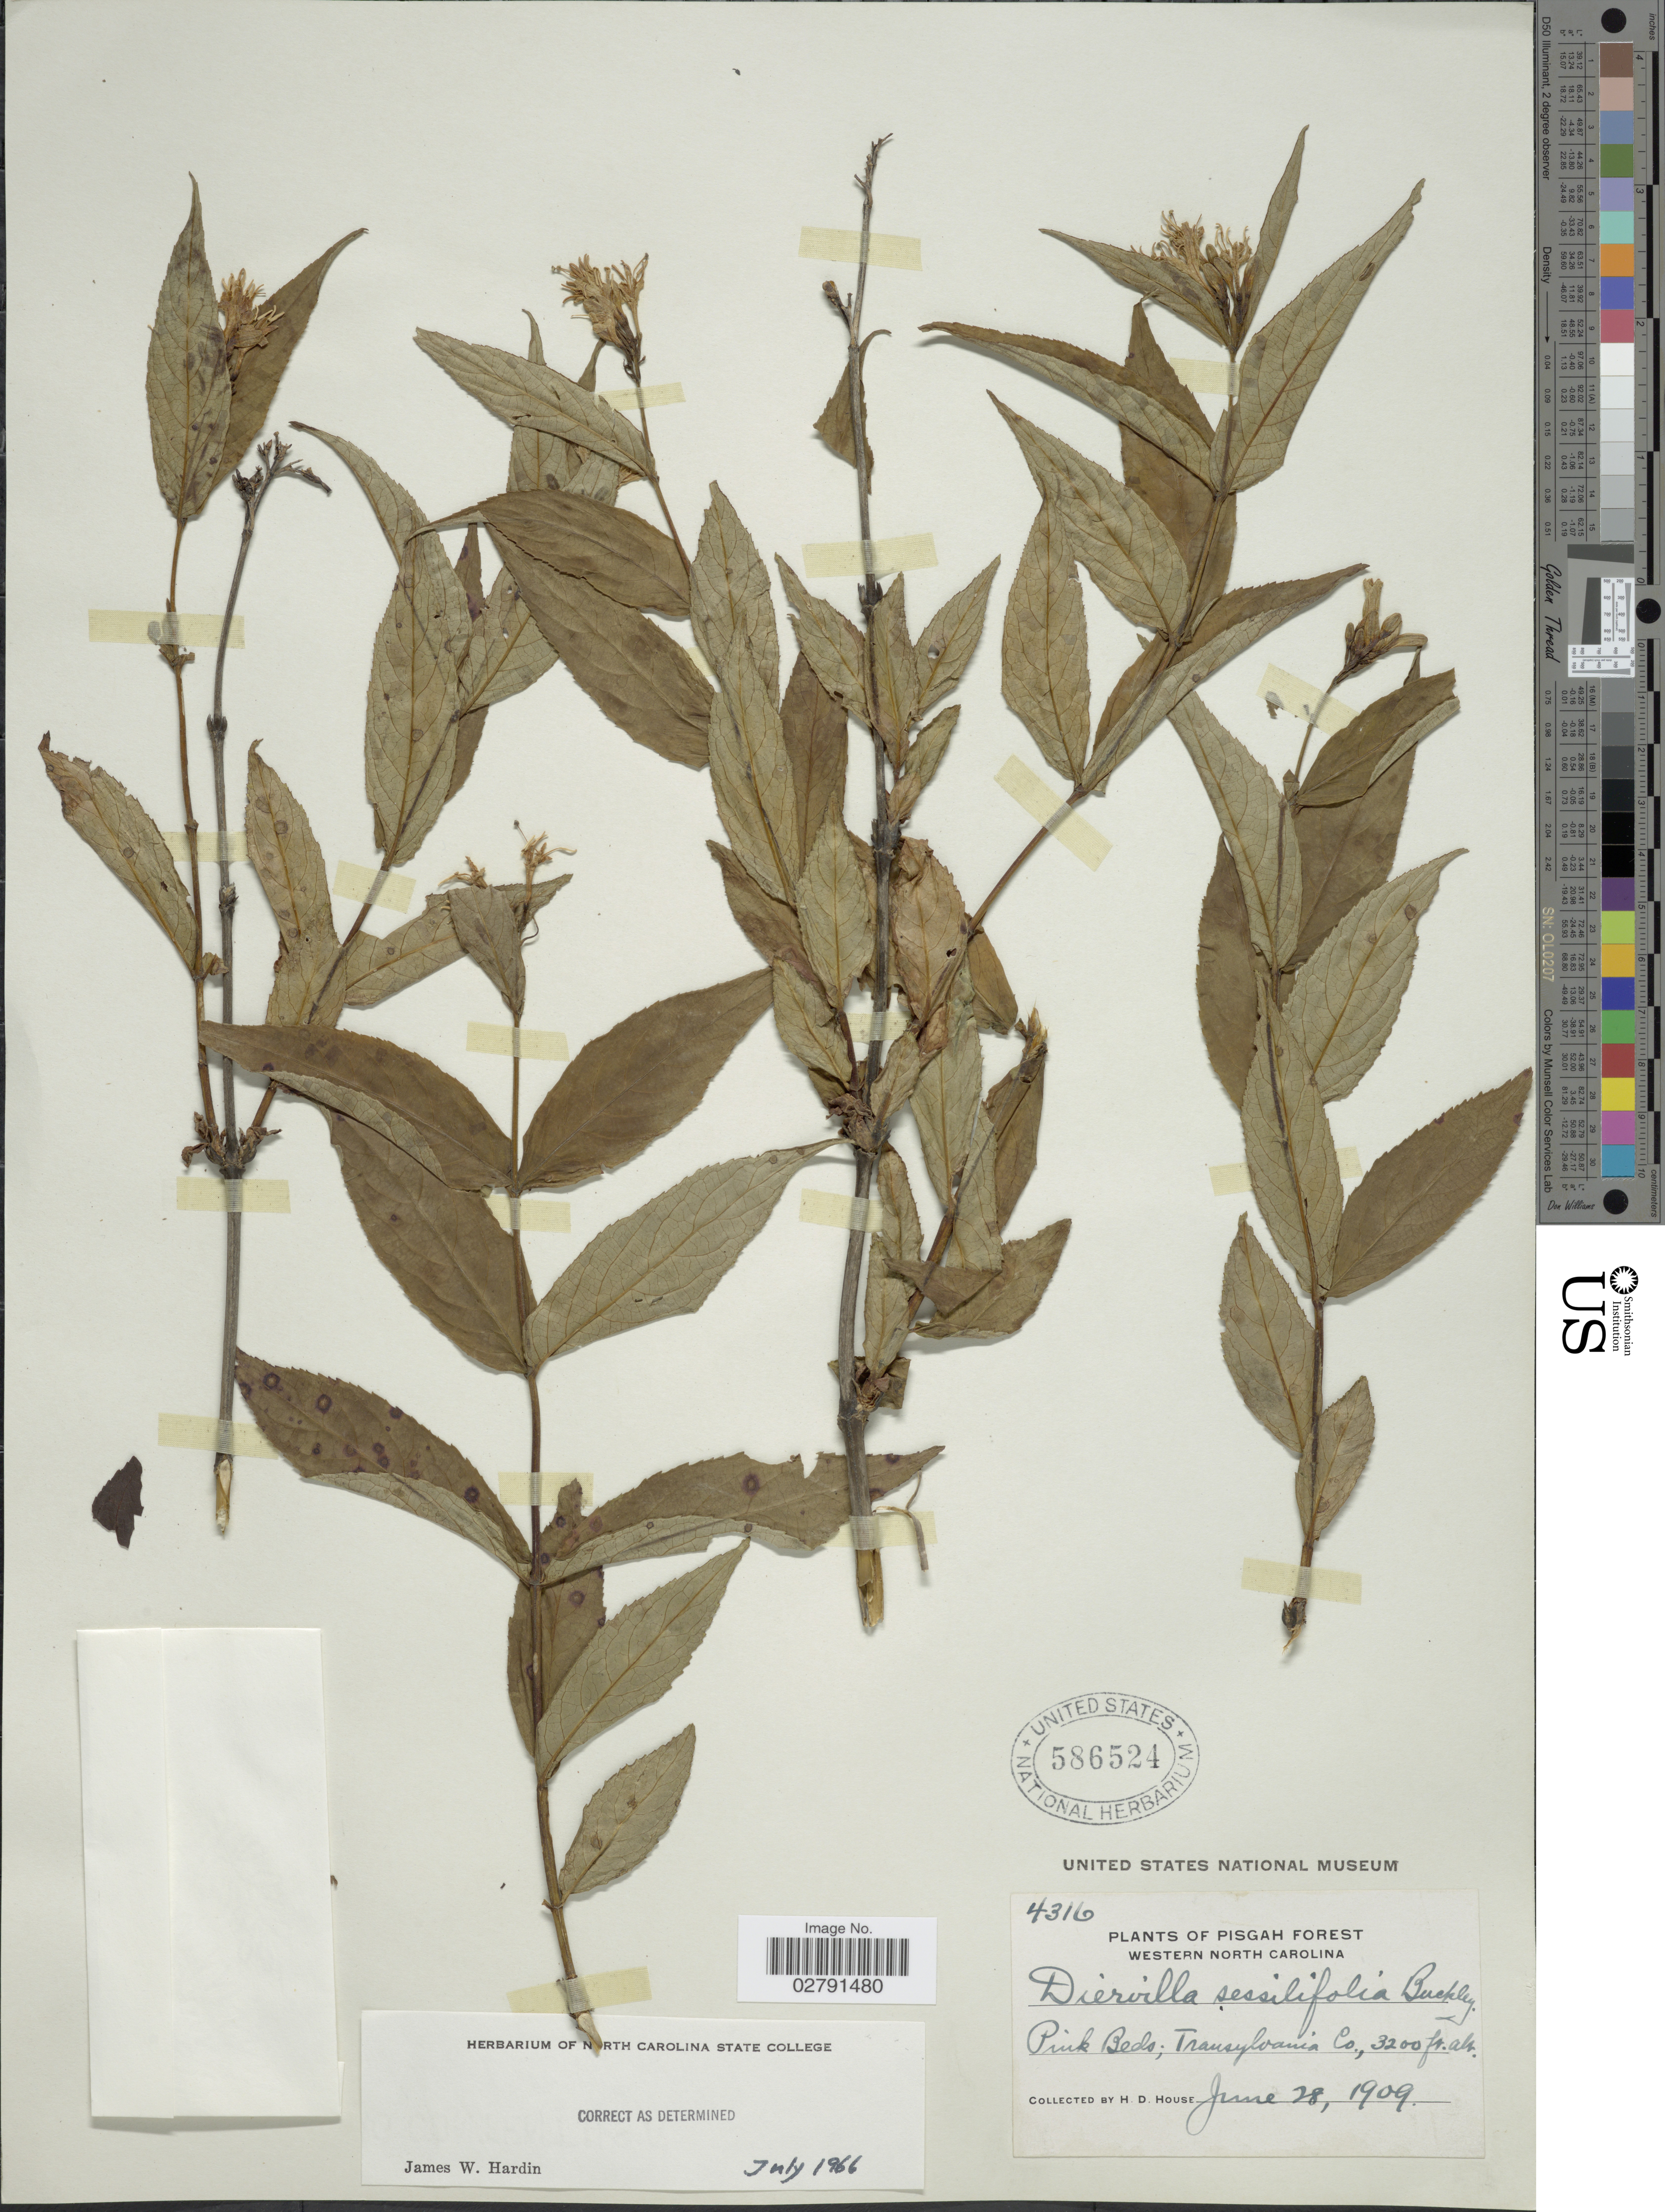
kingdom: Plantae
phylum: Tracheophyta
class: Magnoliopsida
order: Dipsacales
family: Caprifoliaceae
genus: Diervilla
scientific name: Diervilla sessilifolia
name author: Buckley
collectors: H. D. House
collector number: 4316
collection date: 1909-06-28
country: United States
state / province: North Carolina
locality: Pisgah Forest, Western North Carolina, Pink Beds, Transylvania Co.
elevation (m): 975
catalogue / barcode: US 586524